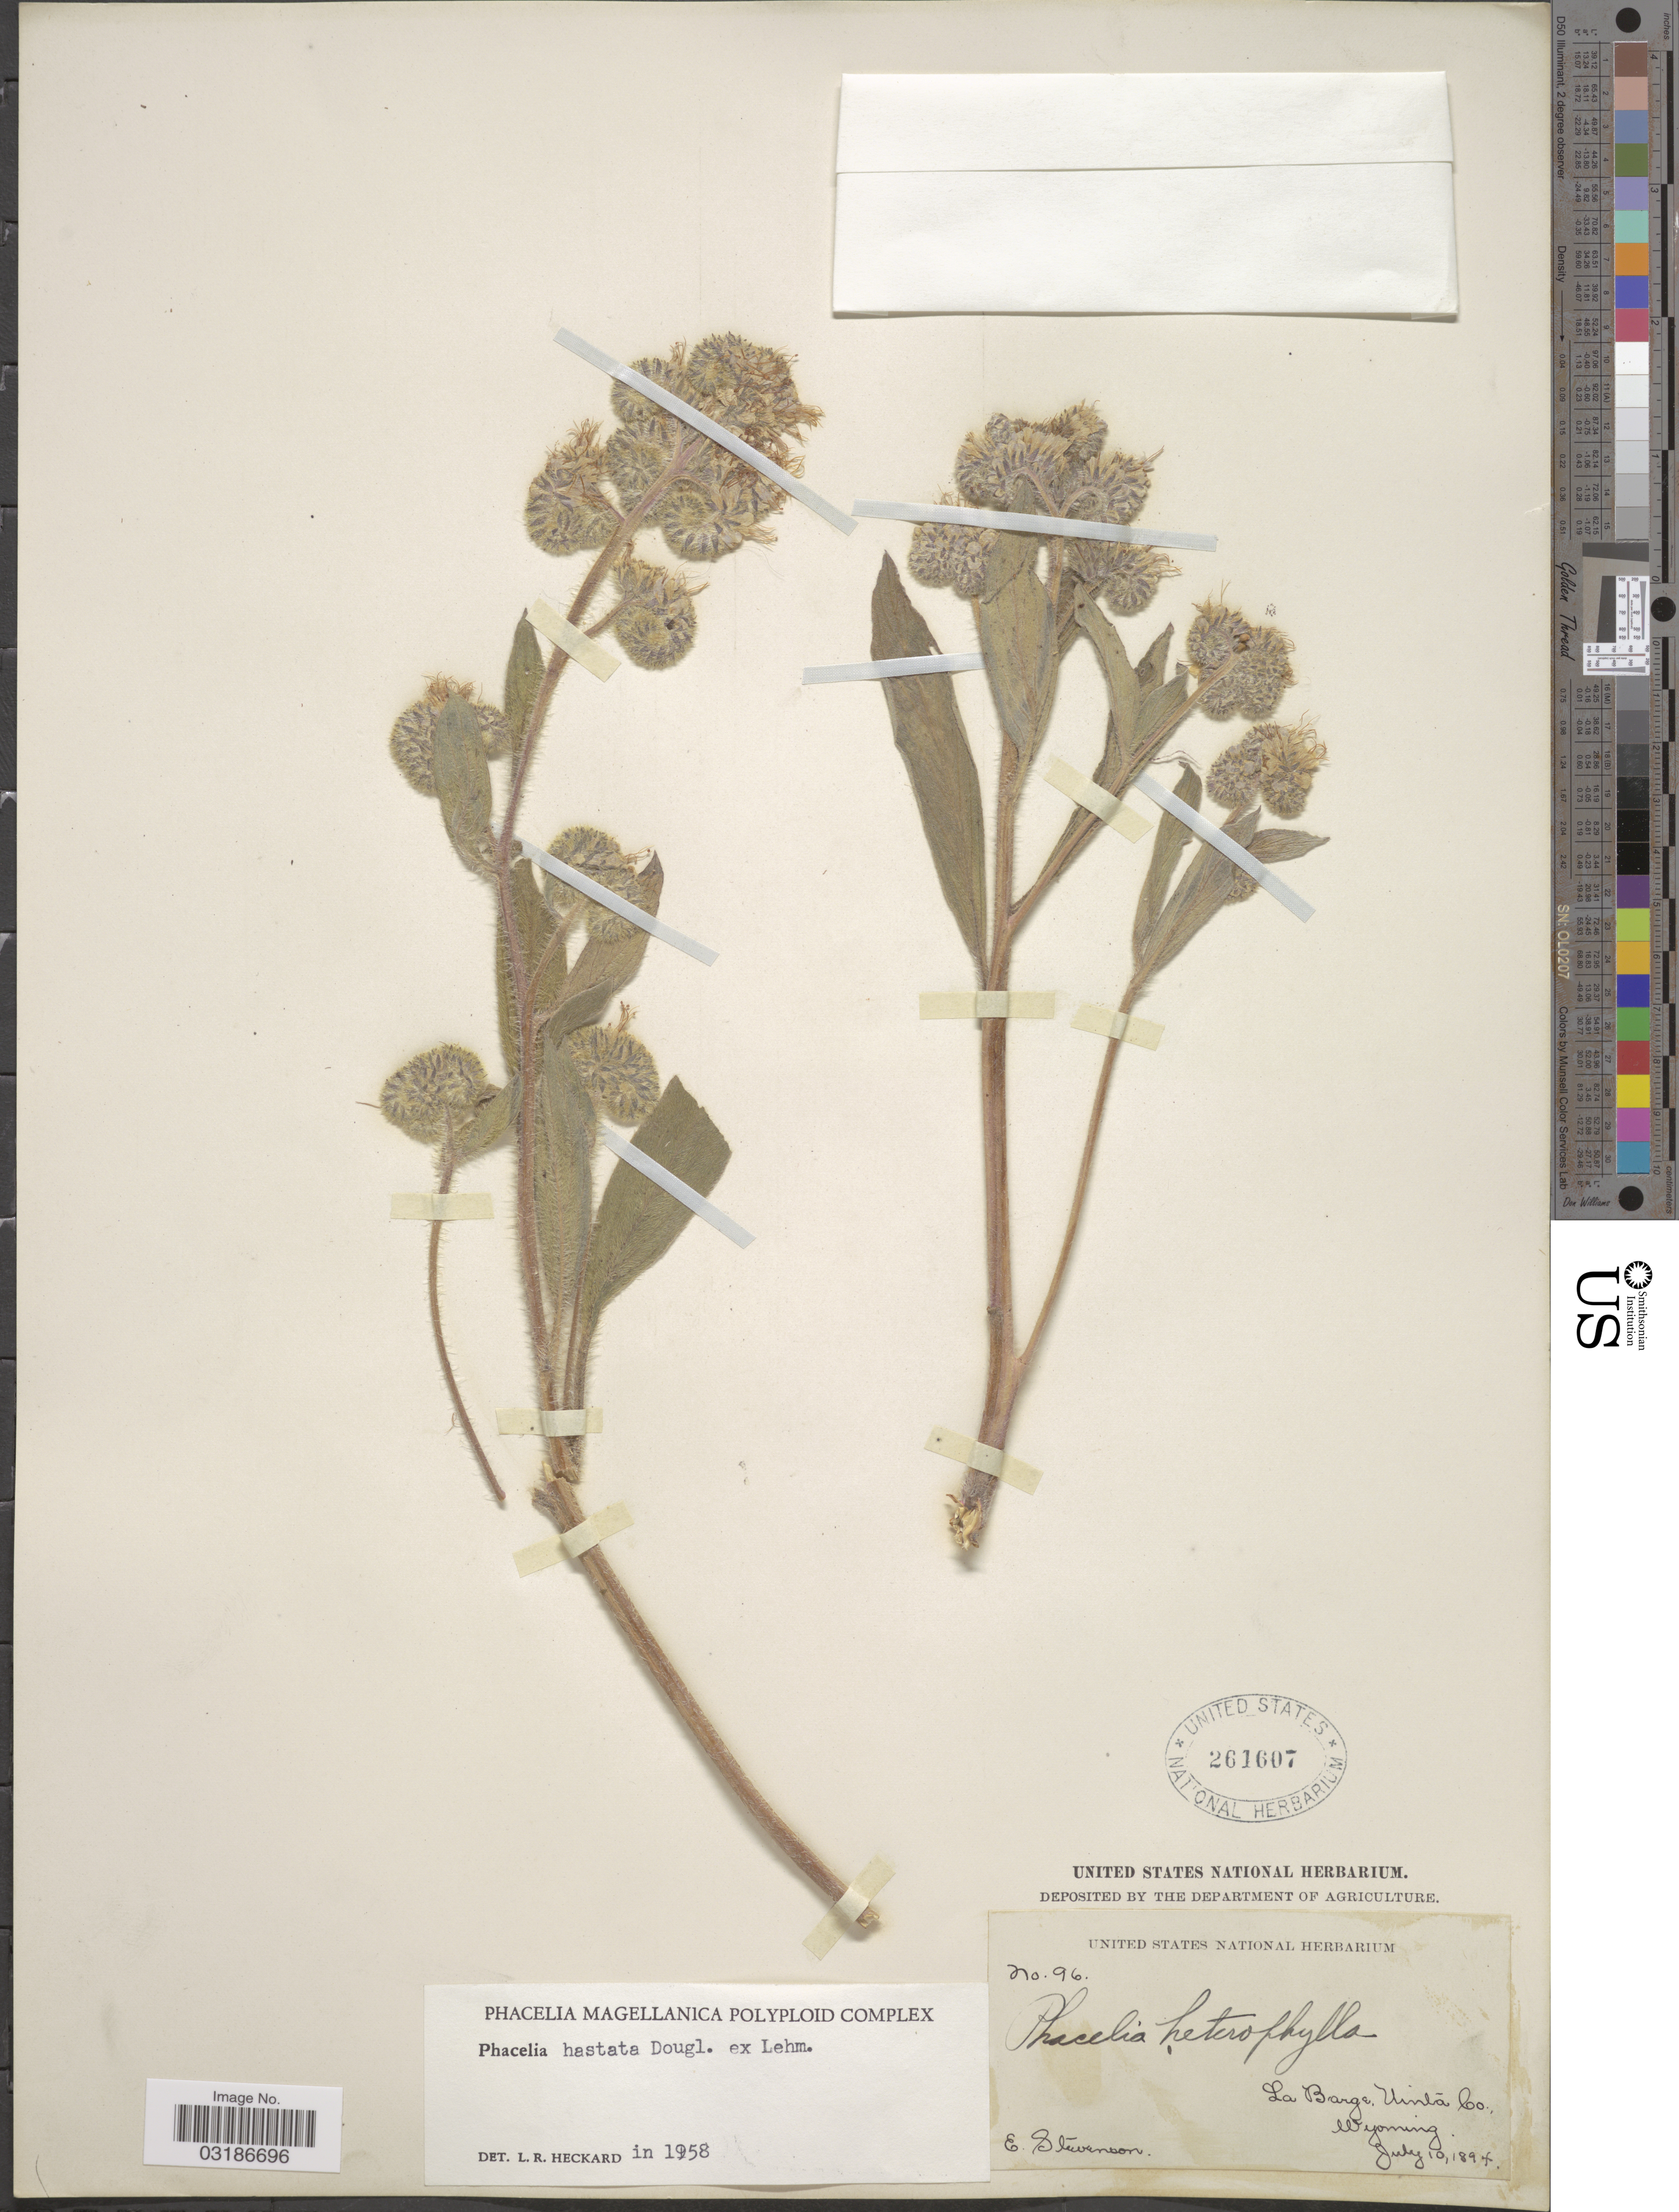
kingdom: Plantae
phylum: Tracheophyta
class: Magnoliopsida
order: Boraginales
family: Hydrophyllaceae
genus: Phacelia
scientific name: Phacelia hastata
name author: Douglas ex Lehm.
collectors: E. Stevenson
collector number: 96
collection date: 1894-07-10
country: United States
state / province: Wyoming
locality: La Barge, Uinta Co.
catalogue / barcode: US 261607